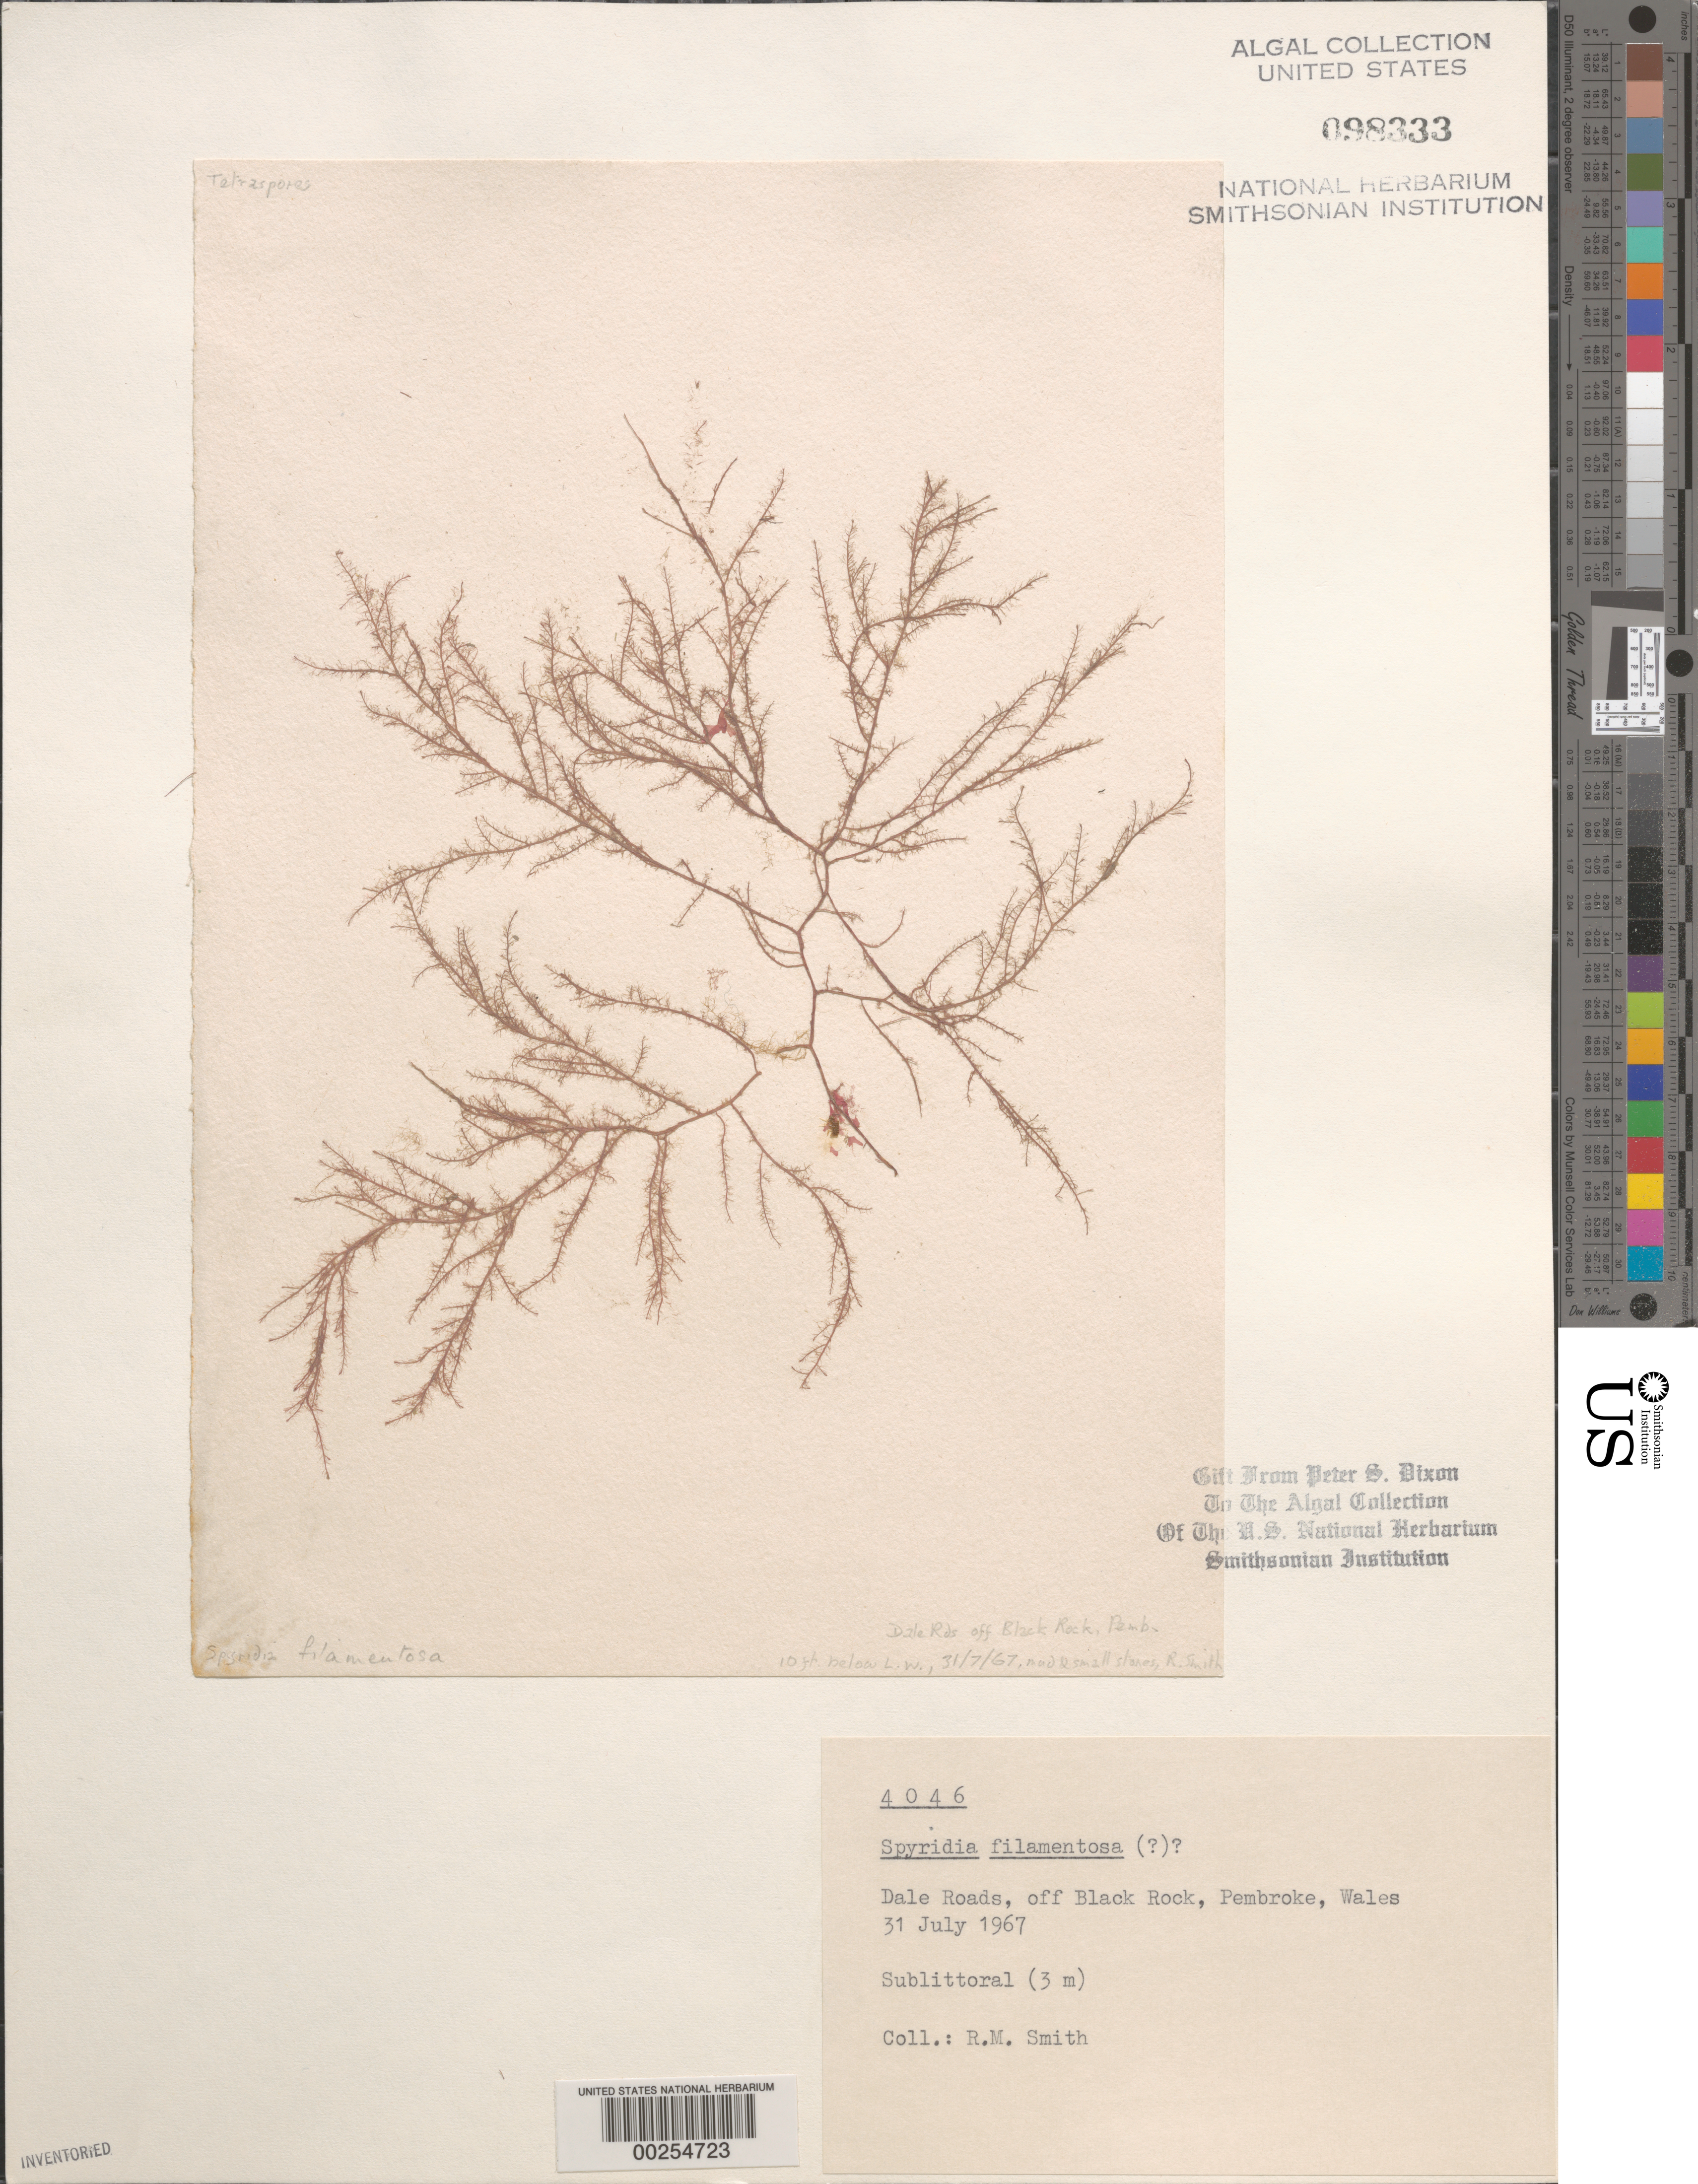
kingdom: Plantae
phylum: Rhodophyta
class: Florideophyceae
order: Ceramiales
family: Spyridiaceae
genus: Spyridia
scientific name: Spyridia filamentosa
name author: (Wulfen) Harv.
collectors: R. M. Smith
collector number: PSD 4046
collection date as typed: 31 Jul 1967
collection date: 1967-07-31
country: United Kingdom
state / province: Wales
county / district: Dyfed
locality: Dale Roads, off Black Rock, Pembroke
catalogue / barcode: US 98333